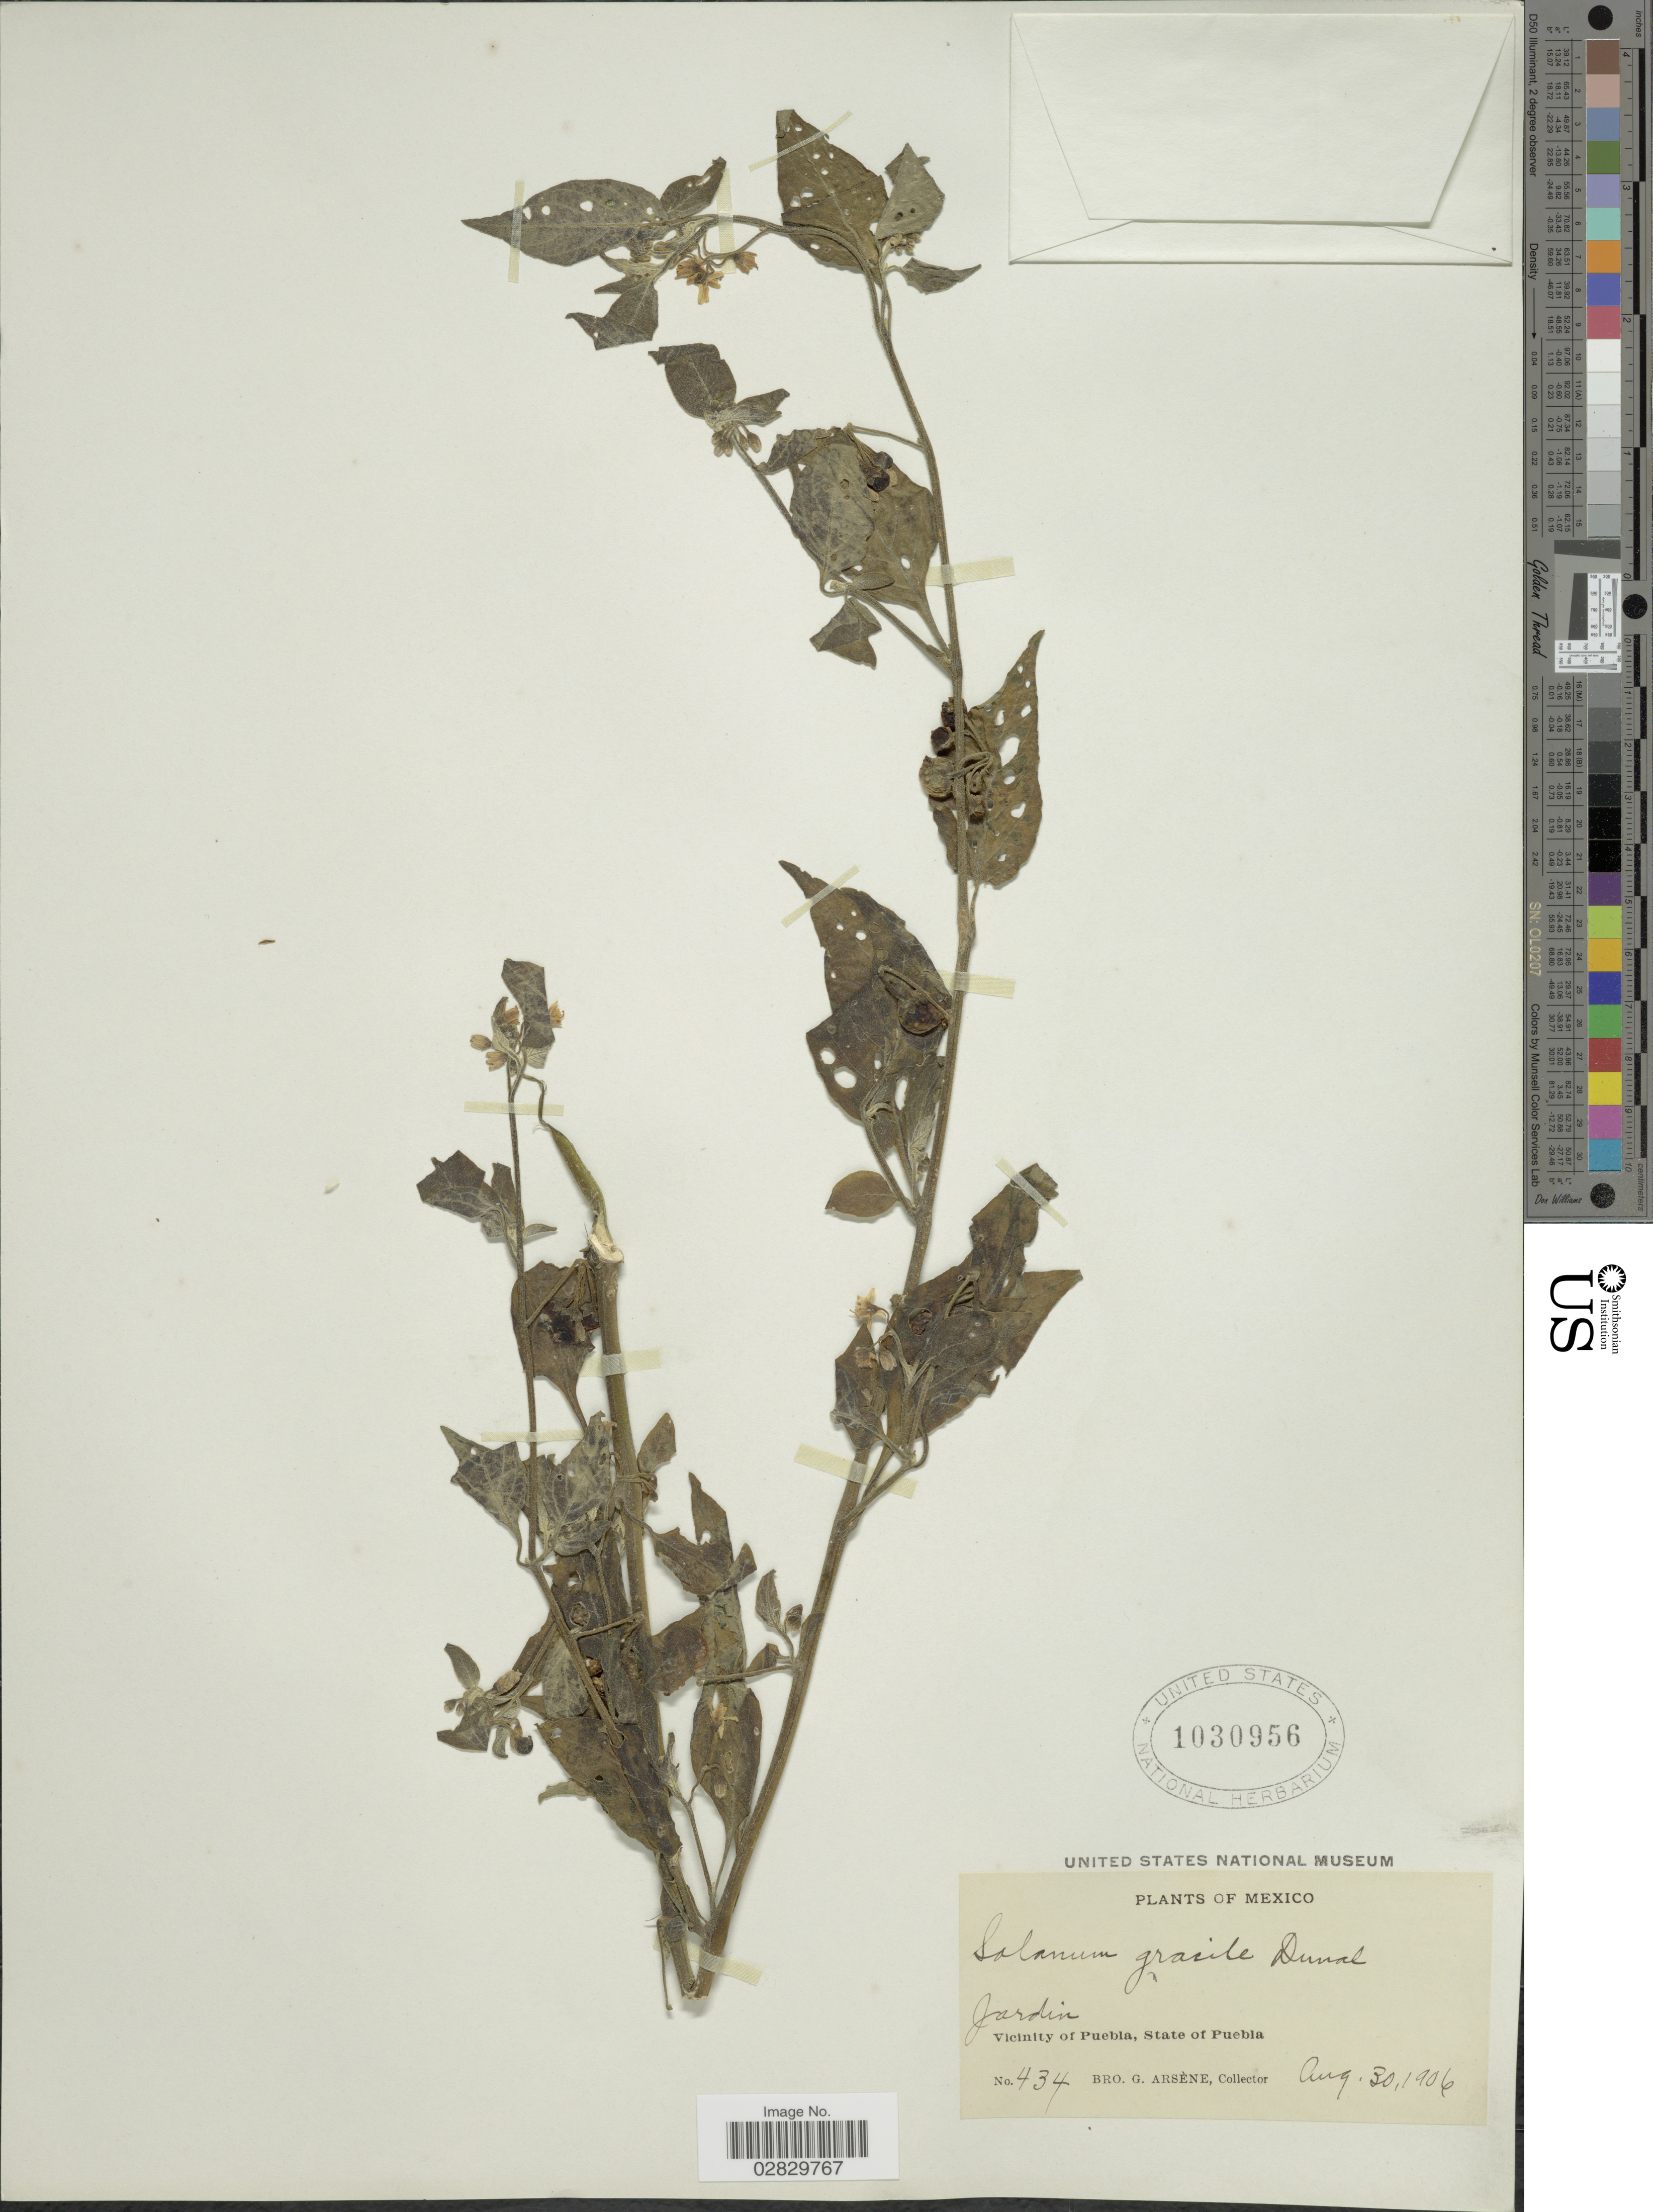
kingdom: Plantae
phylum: Tracheophyta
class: Magnoliopsida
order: Solanales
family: Solanaceae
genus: Solanum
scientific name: Solanum nigrescens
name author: M. Martens & Galeotti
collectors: Bro. G. Arsène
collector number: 434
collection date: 1906-08-30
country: Mexico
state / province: Puebla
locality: Jardin, Vicinity of Puebla.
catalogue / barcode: US 1030956